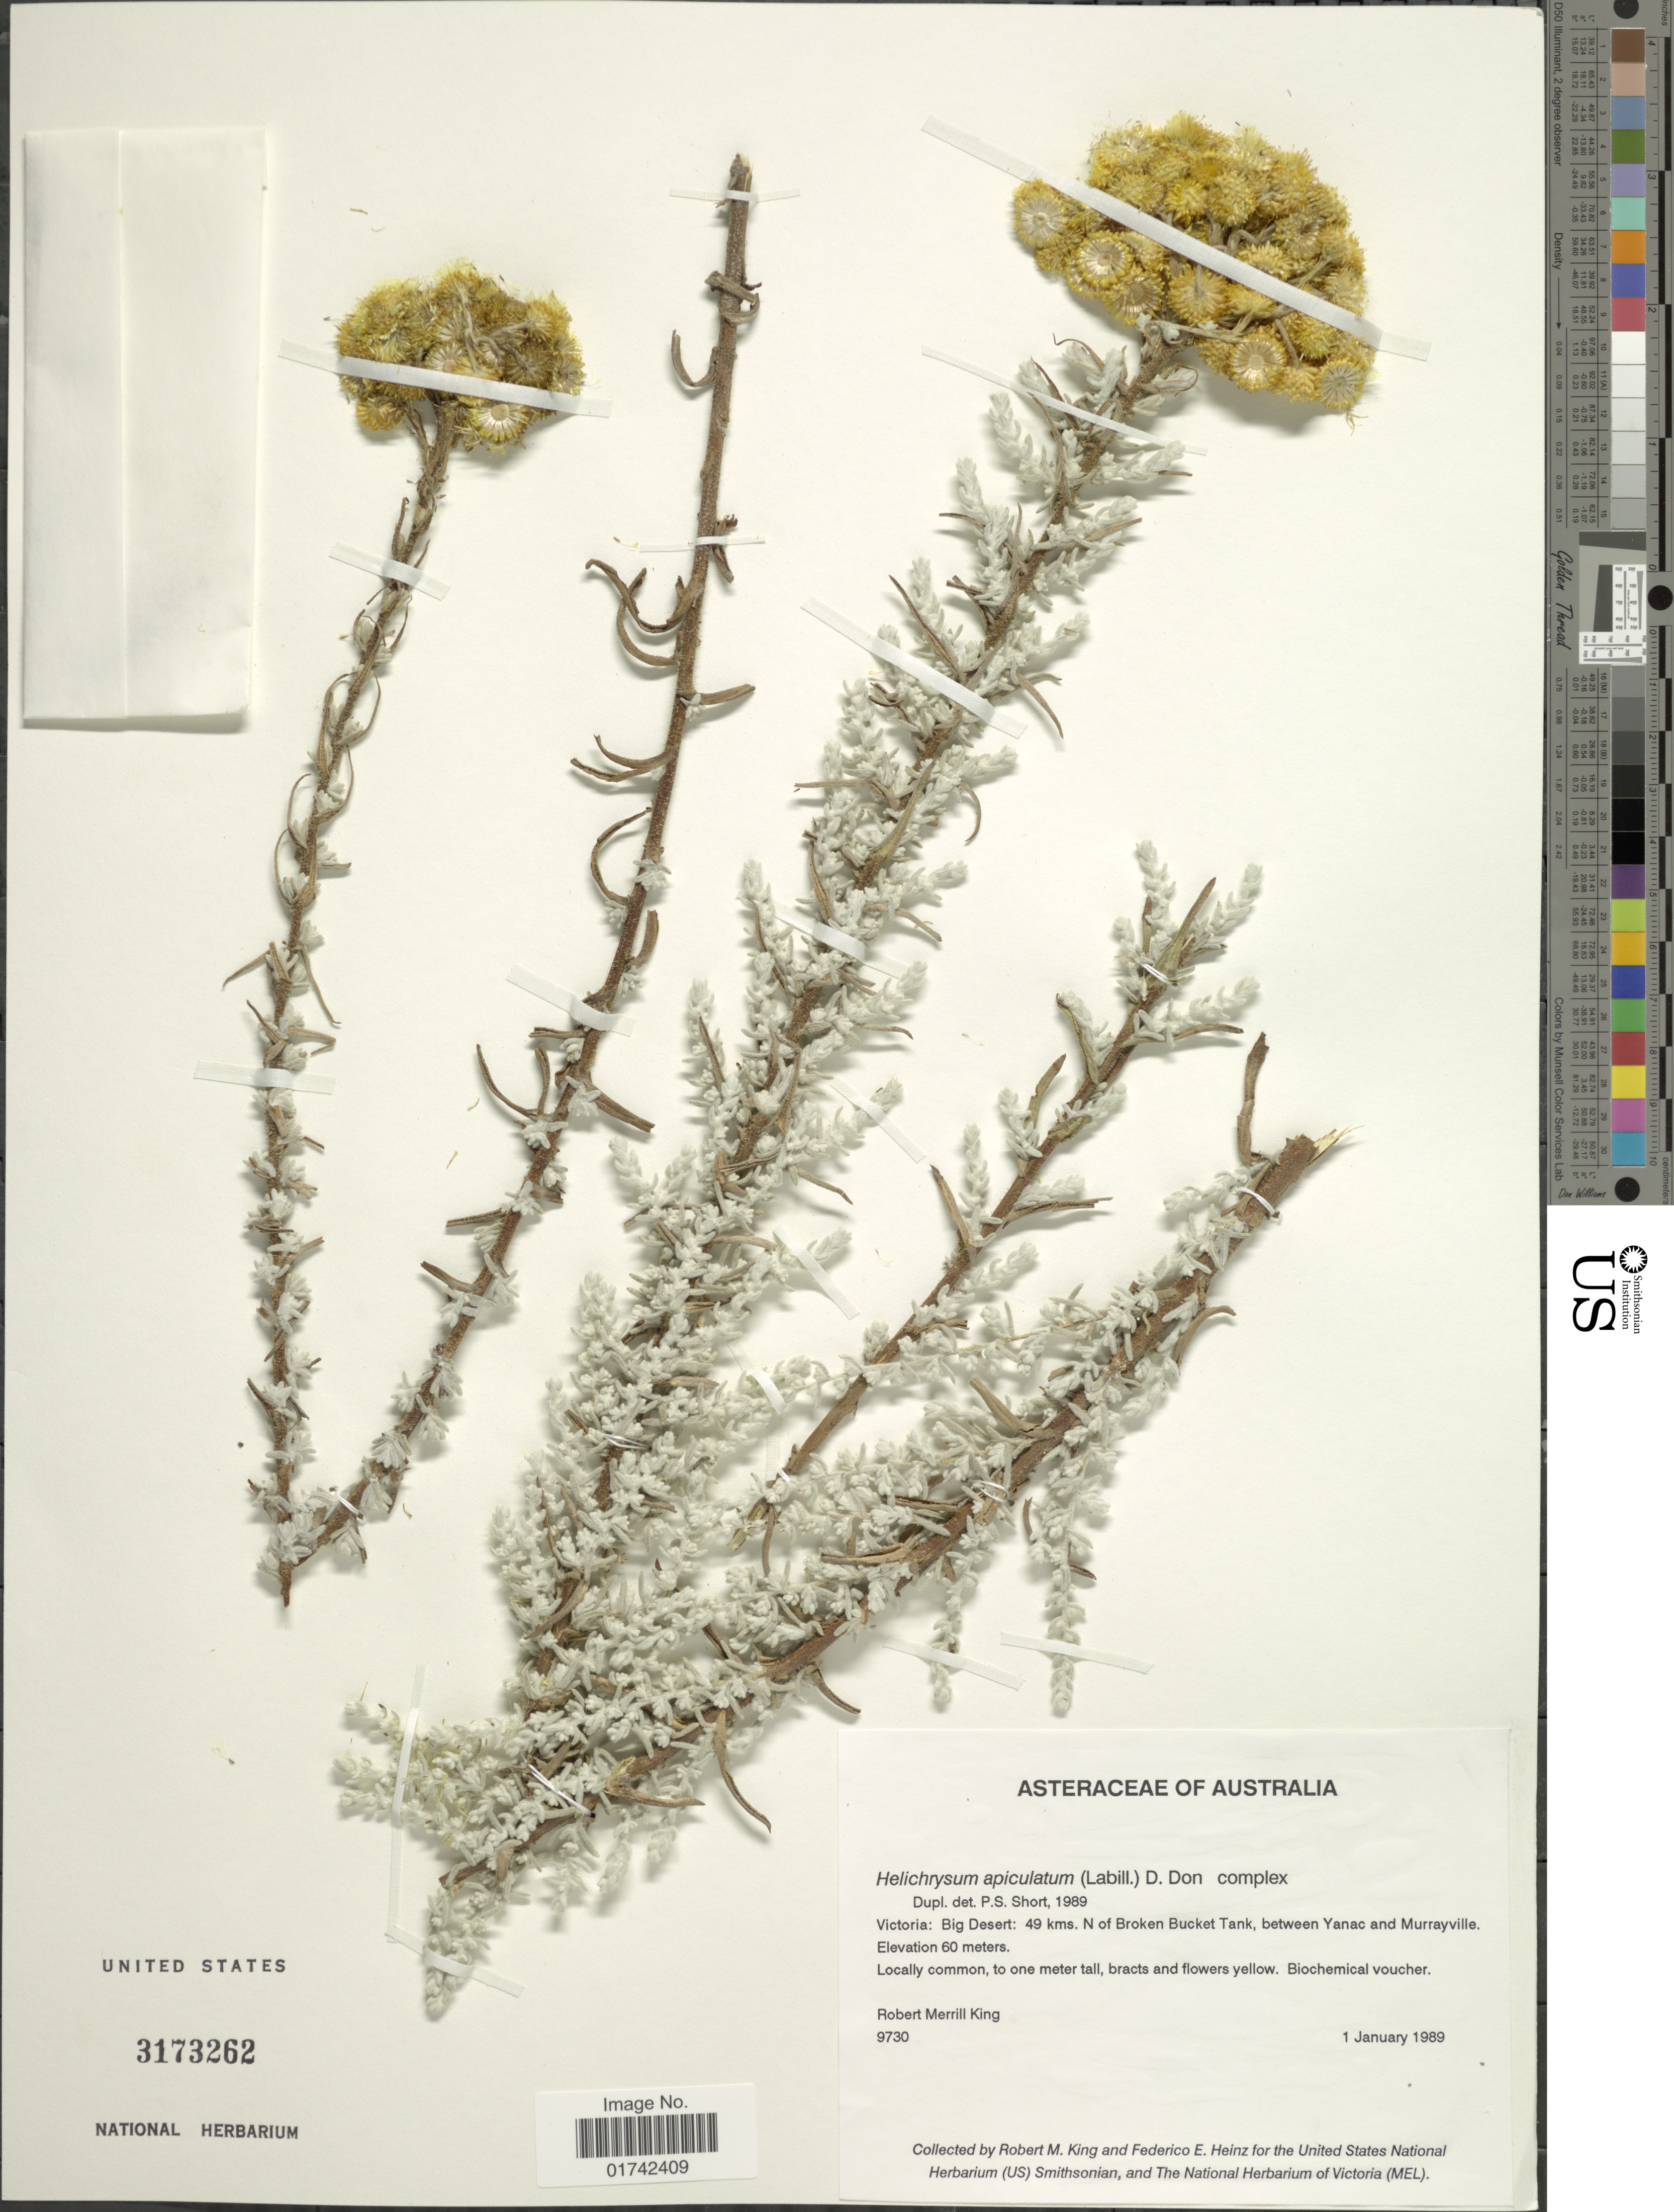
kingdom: Plantae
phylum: Tracheophyta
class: Magnoliopsida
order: Asterales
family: Asteraceae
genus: Helichrysum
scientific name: Helichrysum apiculatum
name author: (Labill.) D. Don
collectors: R. M. King & F. Heinz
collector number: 9730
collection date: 1989-01-01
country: Australia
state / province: Victoria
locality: Victoria, Big Desert, 49 kms N of Broken Bucket Tank, beween Yanac and Murrayville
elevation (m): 60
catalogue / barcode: US 3173262